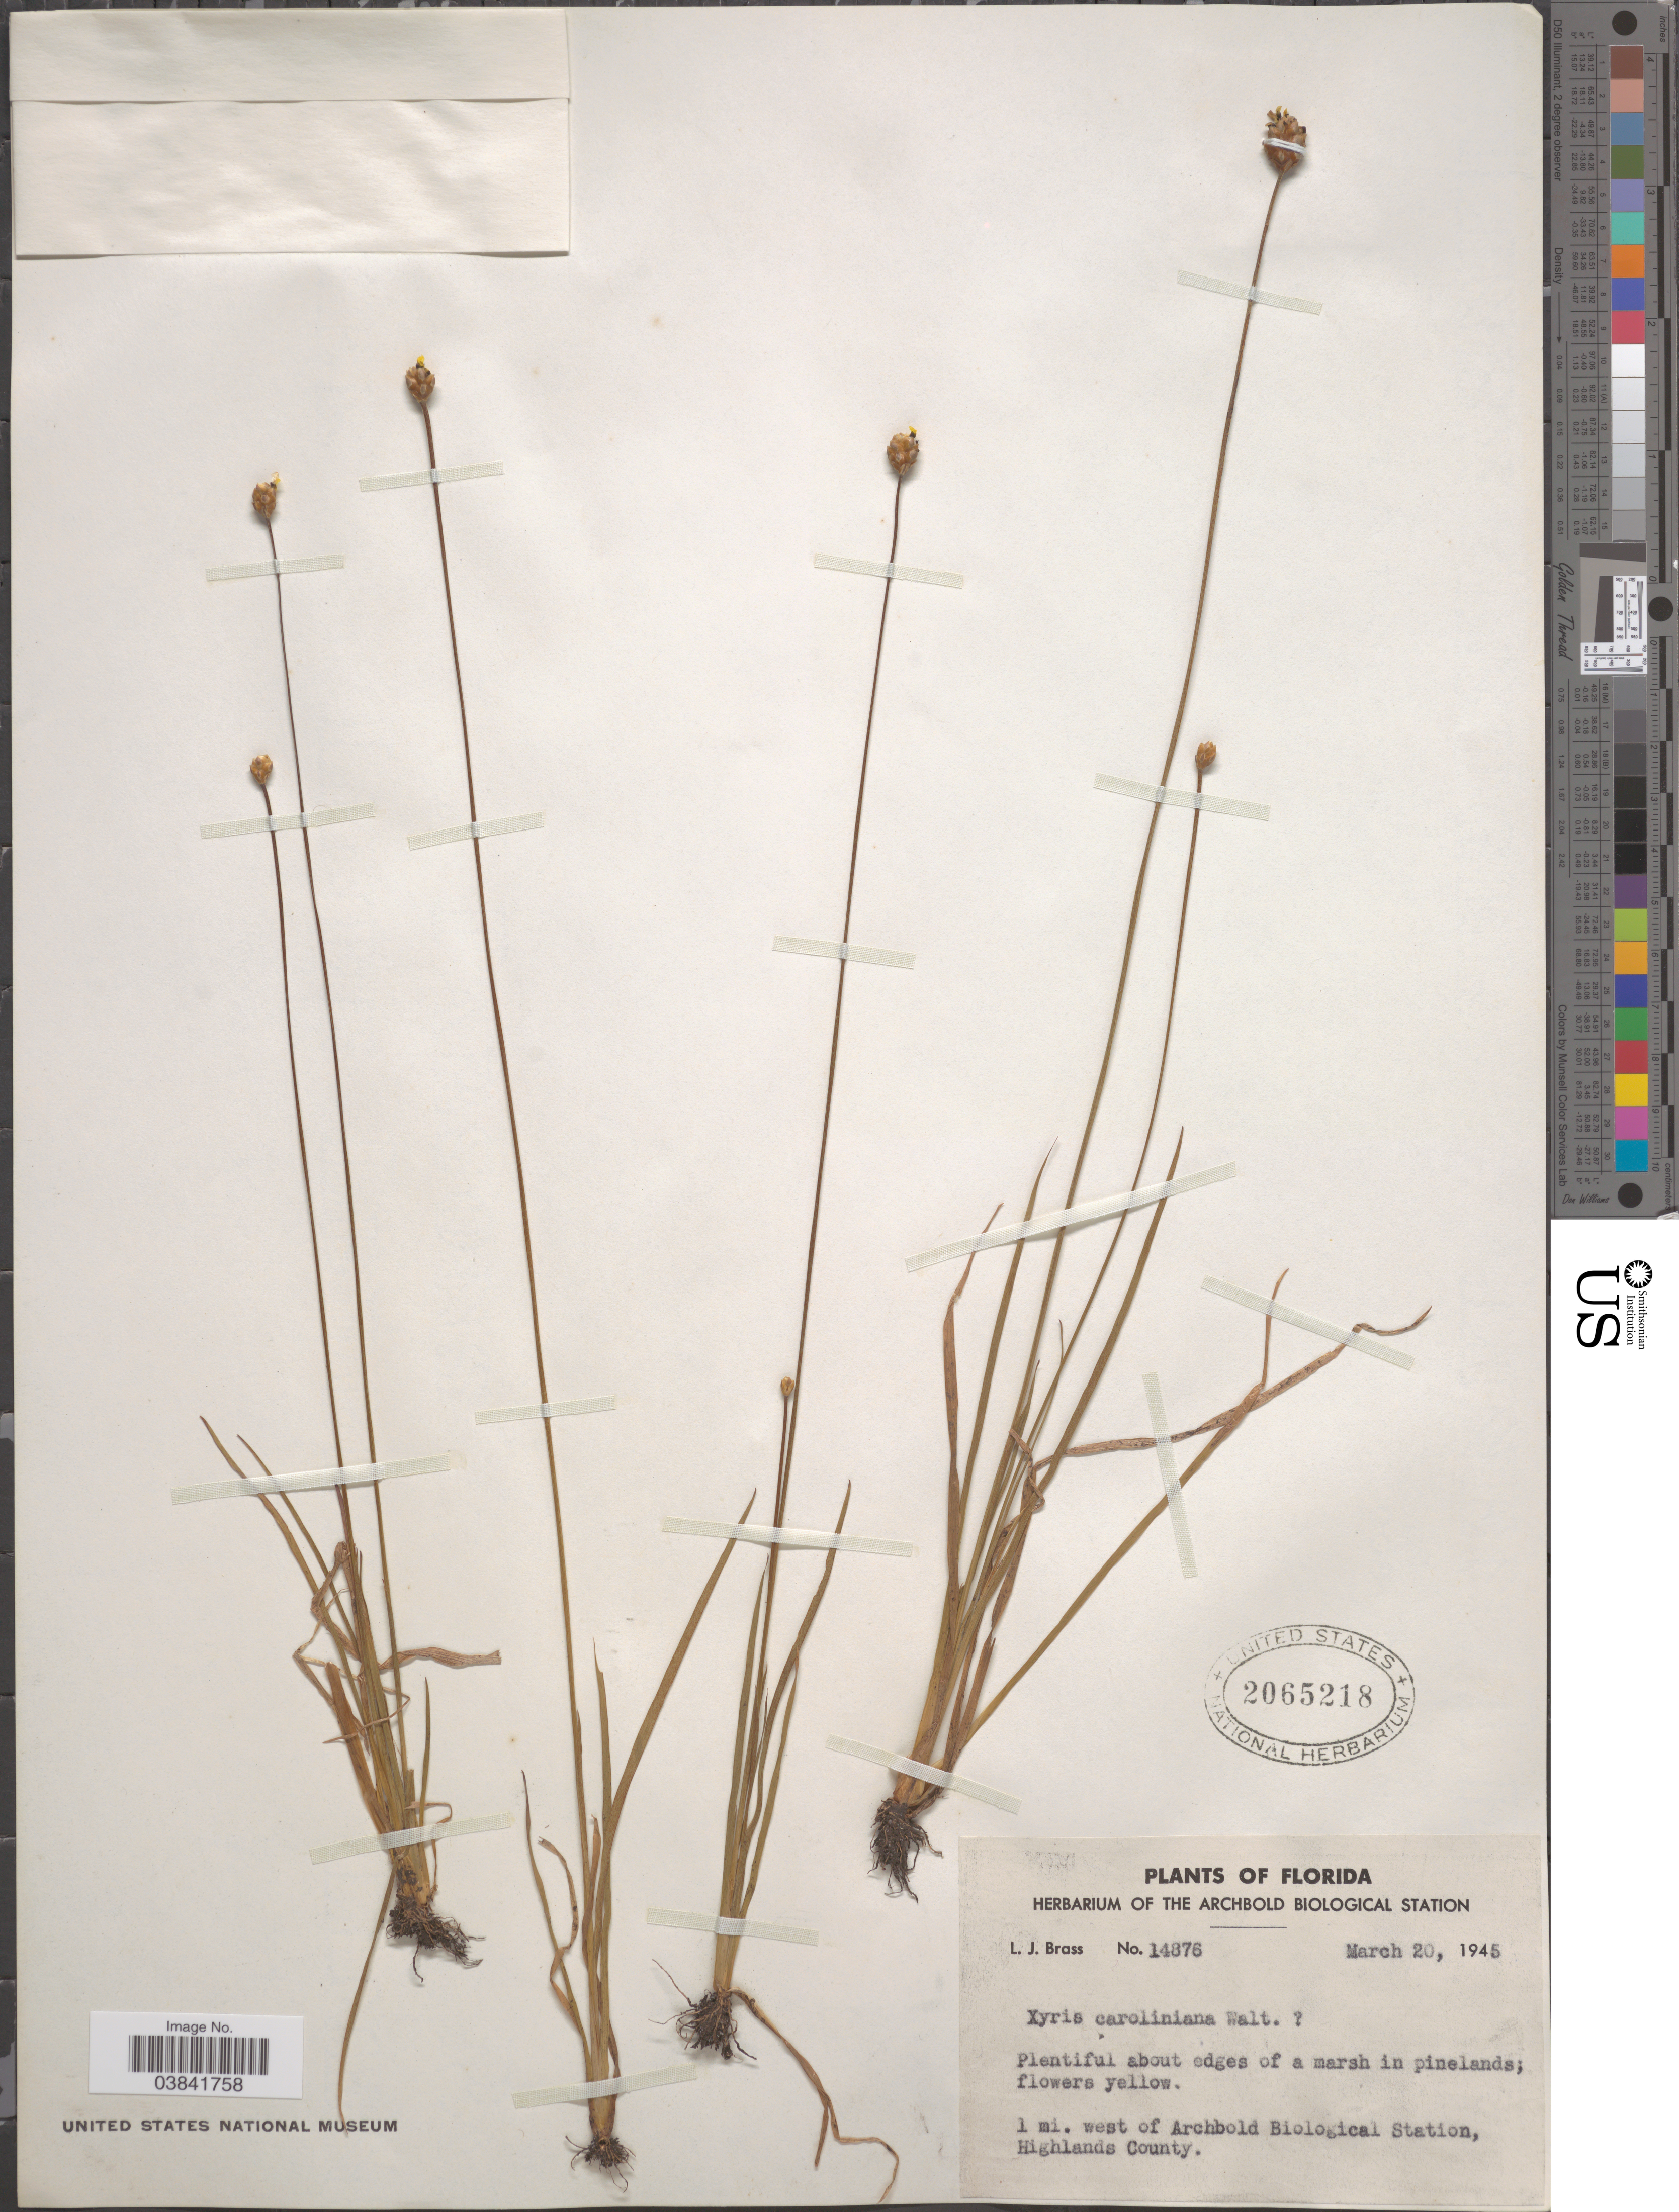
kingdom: Plantae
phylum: Tracheophyta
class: Liliopsida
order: Poales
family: Xyridaceae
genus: Xyris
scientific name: Xyris jupicai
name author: Rich.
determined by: Strong, Mark T., (BOT), Smithsonian Institution - National Museum of Natural History (UNITED STATES)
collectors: L. J. Brass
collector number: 14876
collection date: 1945-03-20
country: United States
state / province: Florida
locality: About edges of a marsh in pinelands. 1 mi. west of Archbold Biological Station, Highlands County.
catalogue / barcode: US 2065218